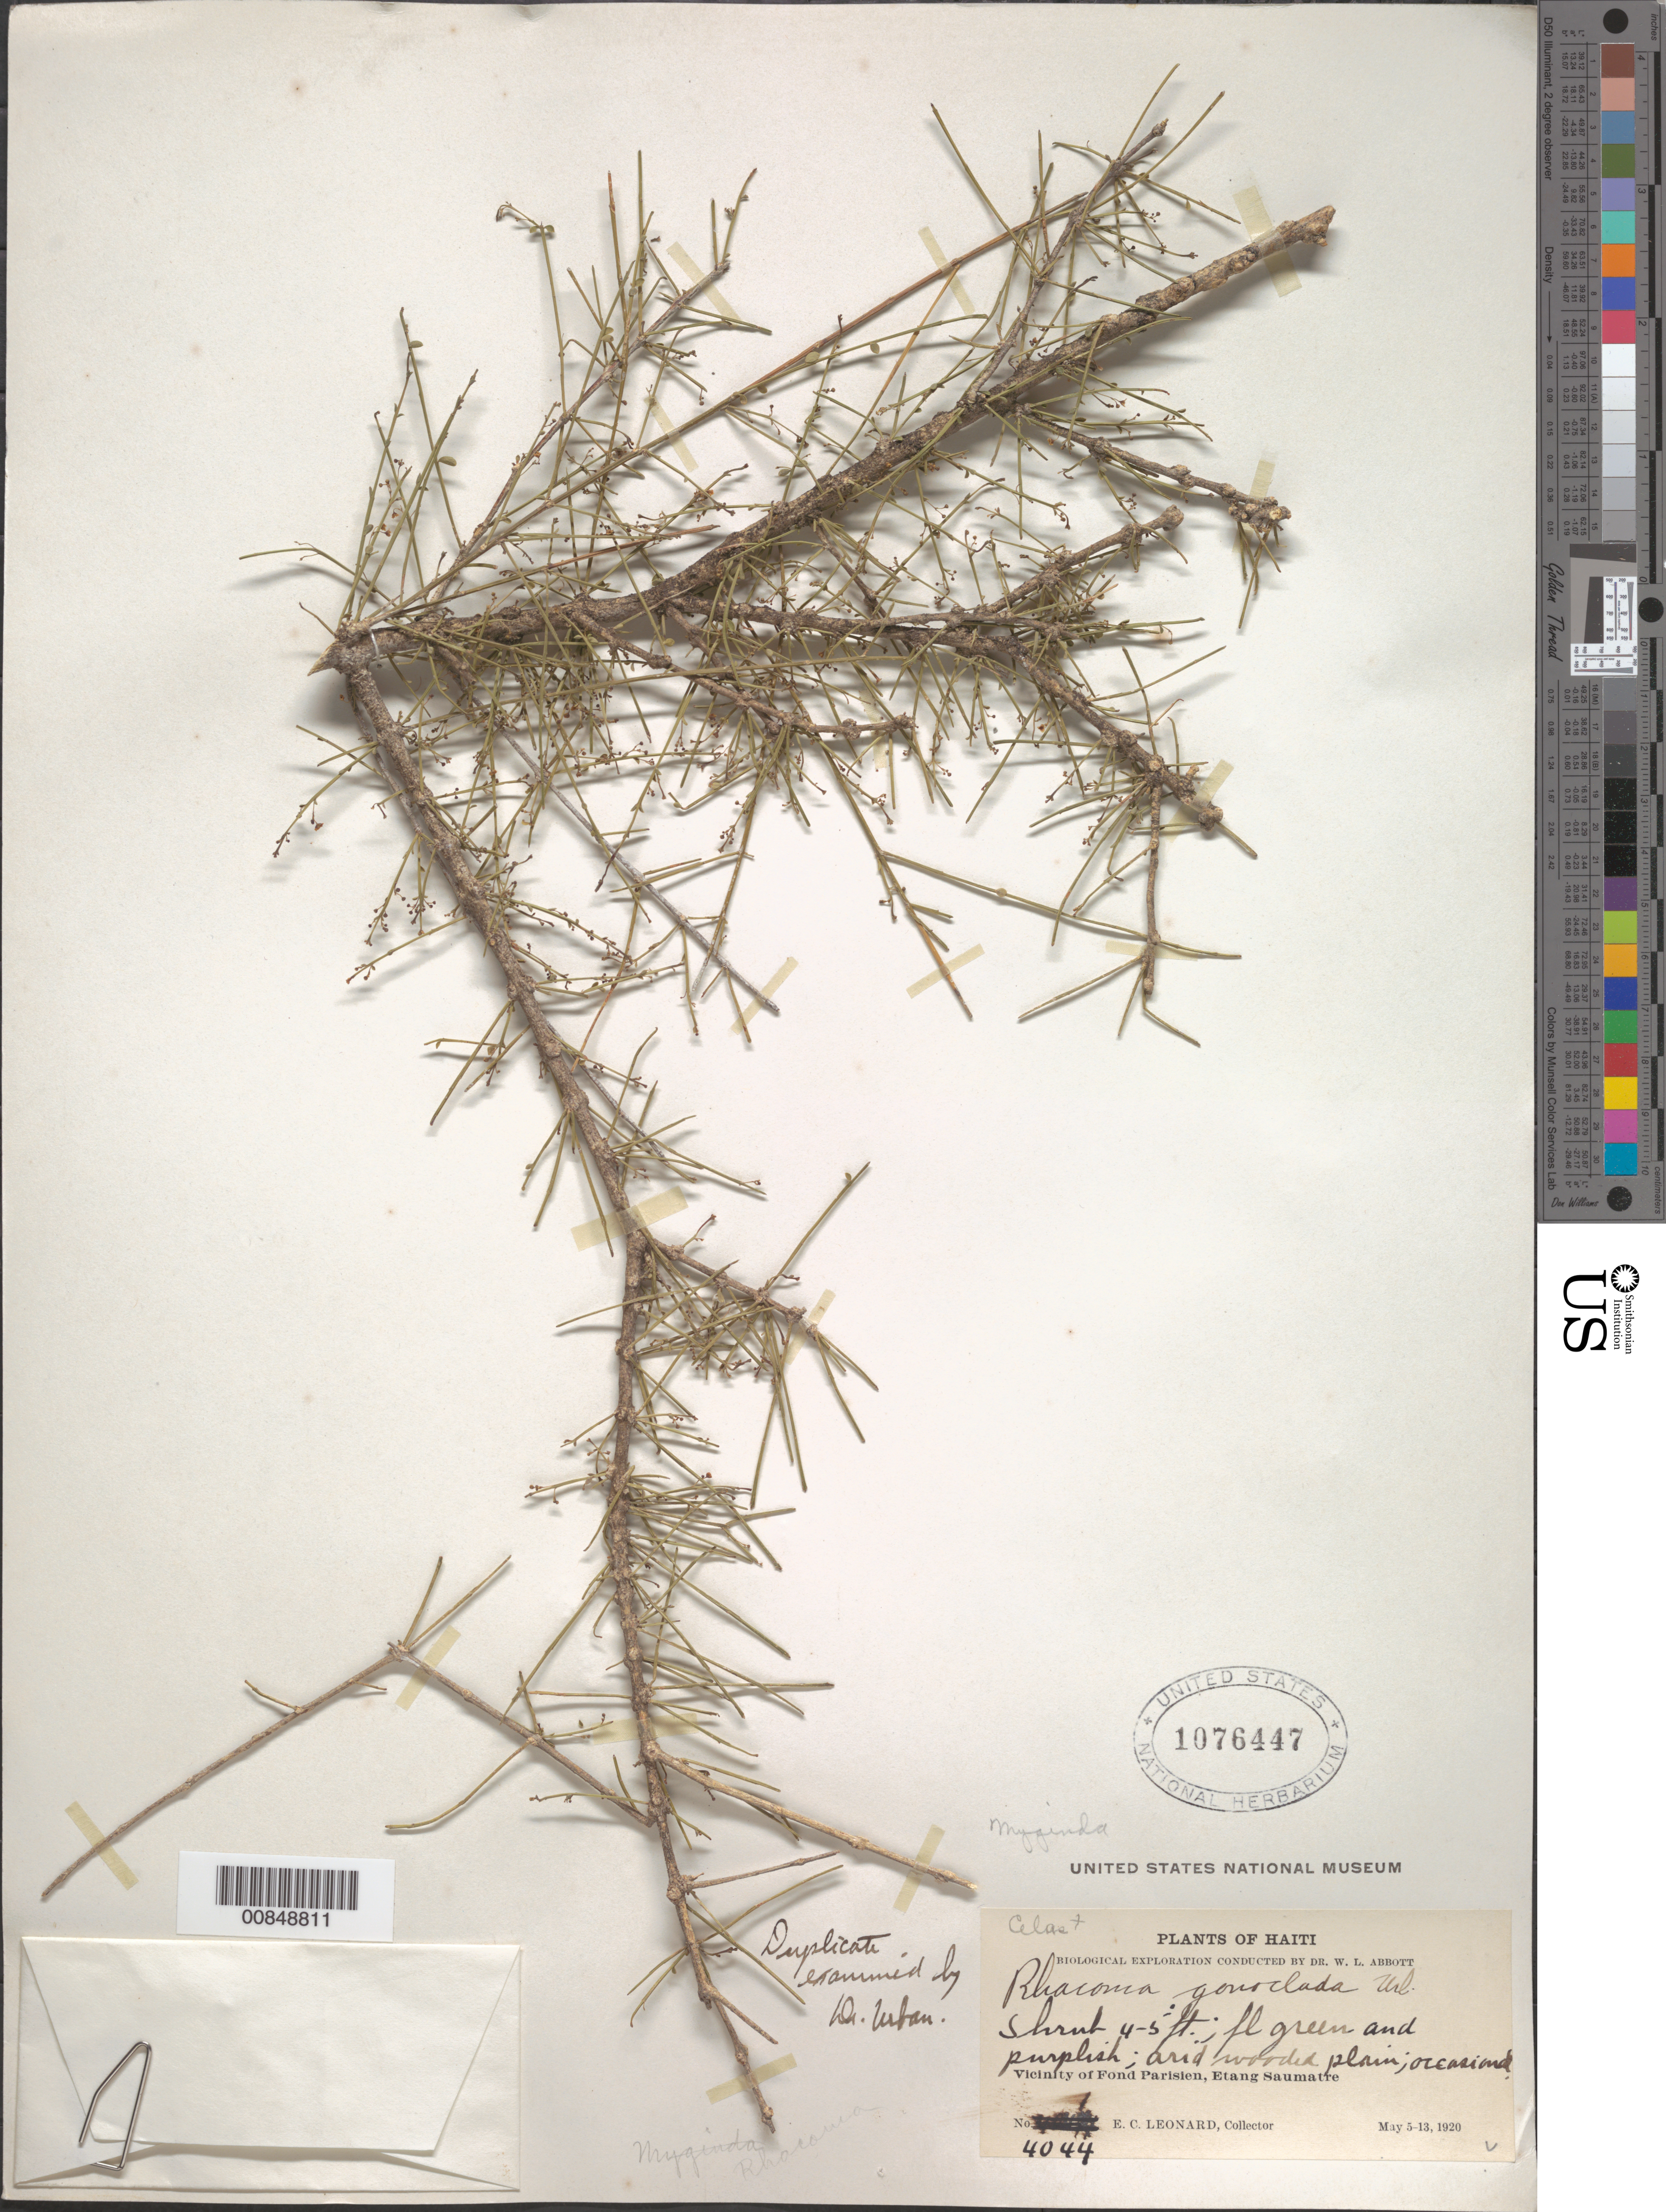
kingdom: Plantae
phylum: Tracheophyta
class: Magnoliopsida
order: Celastrales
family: Celastraceae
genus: Crossopetalum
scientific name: Crossopetalum decussatum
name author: (Baill.) Lourteig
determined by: Strong, Mark T., (BOT), Smithsonian Institution - National Museum of Natural History (UNITED STATES)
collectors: E. C. Leonard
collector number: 4044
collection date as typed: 05 May 1920 to 13 May 1920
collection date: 1920-05-05/1920-05-13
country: Haiti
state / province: Ouest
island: Hispaniola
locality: Vicinity of Fond Parisien, Etang Saumatre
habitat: Arid wooded plain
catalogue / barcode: US 1076447